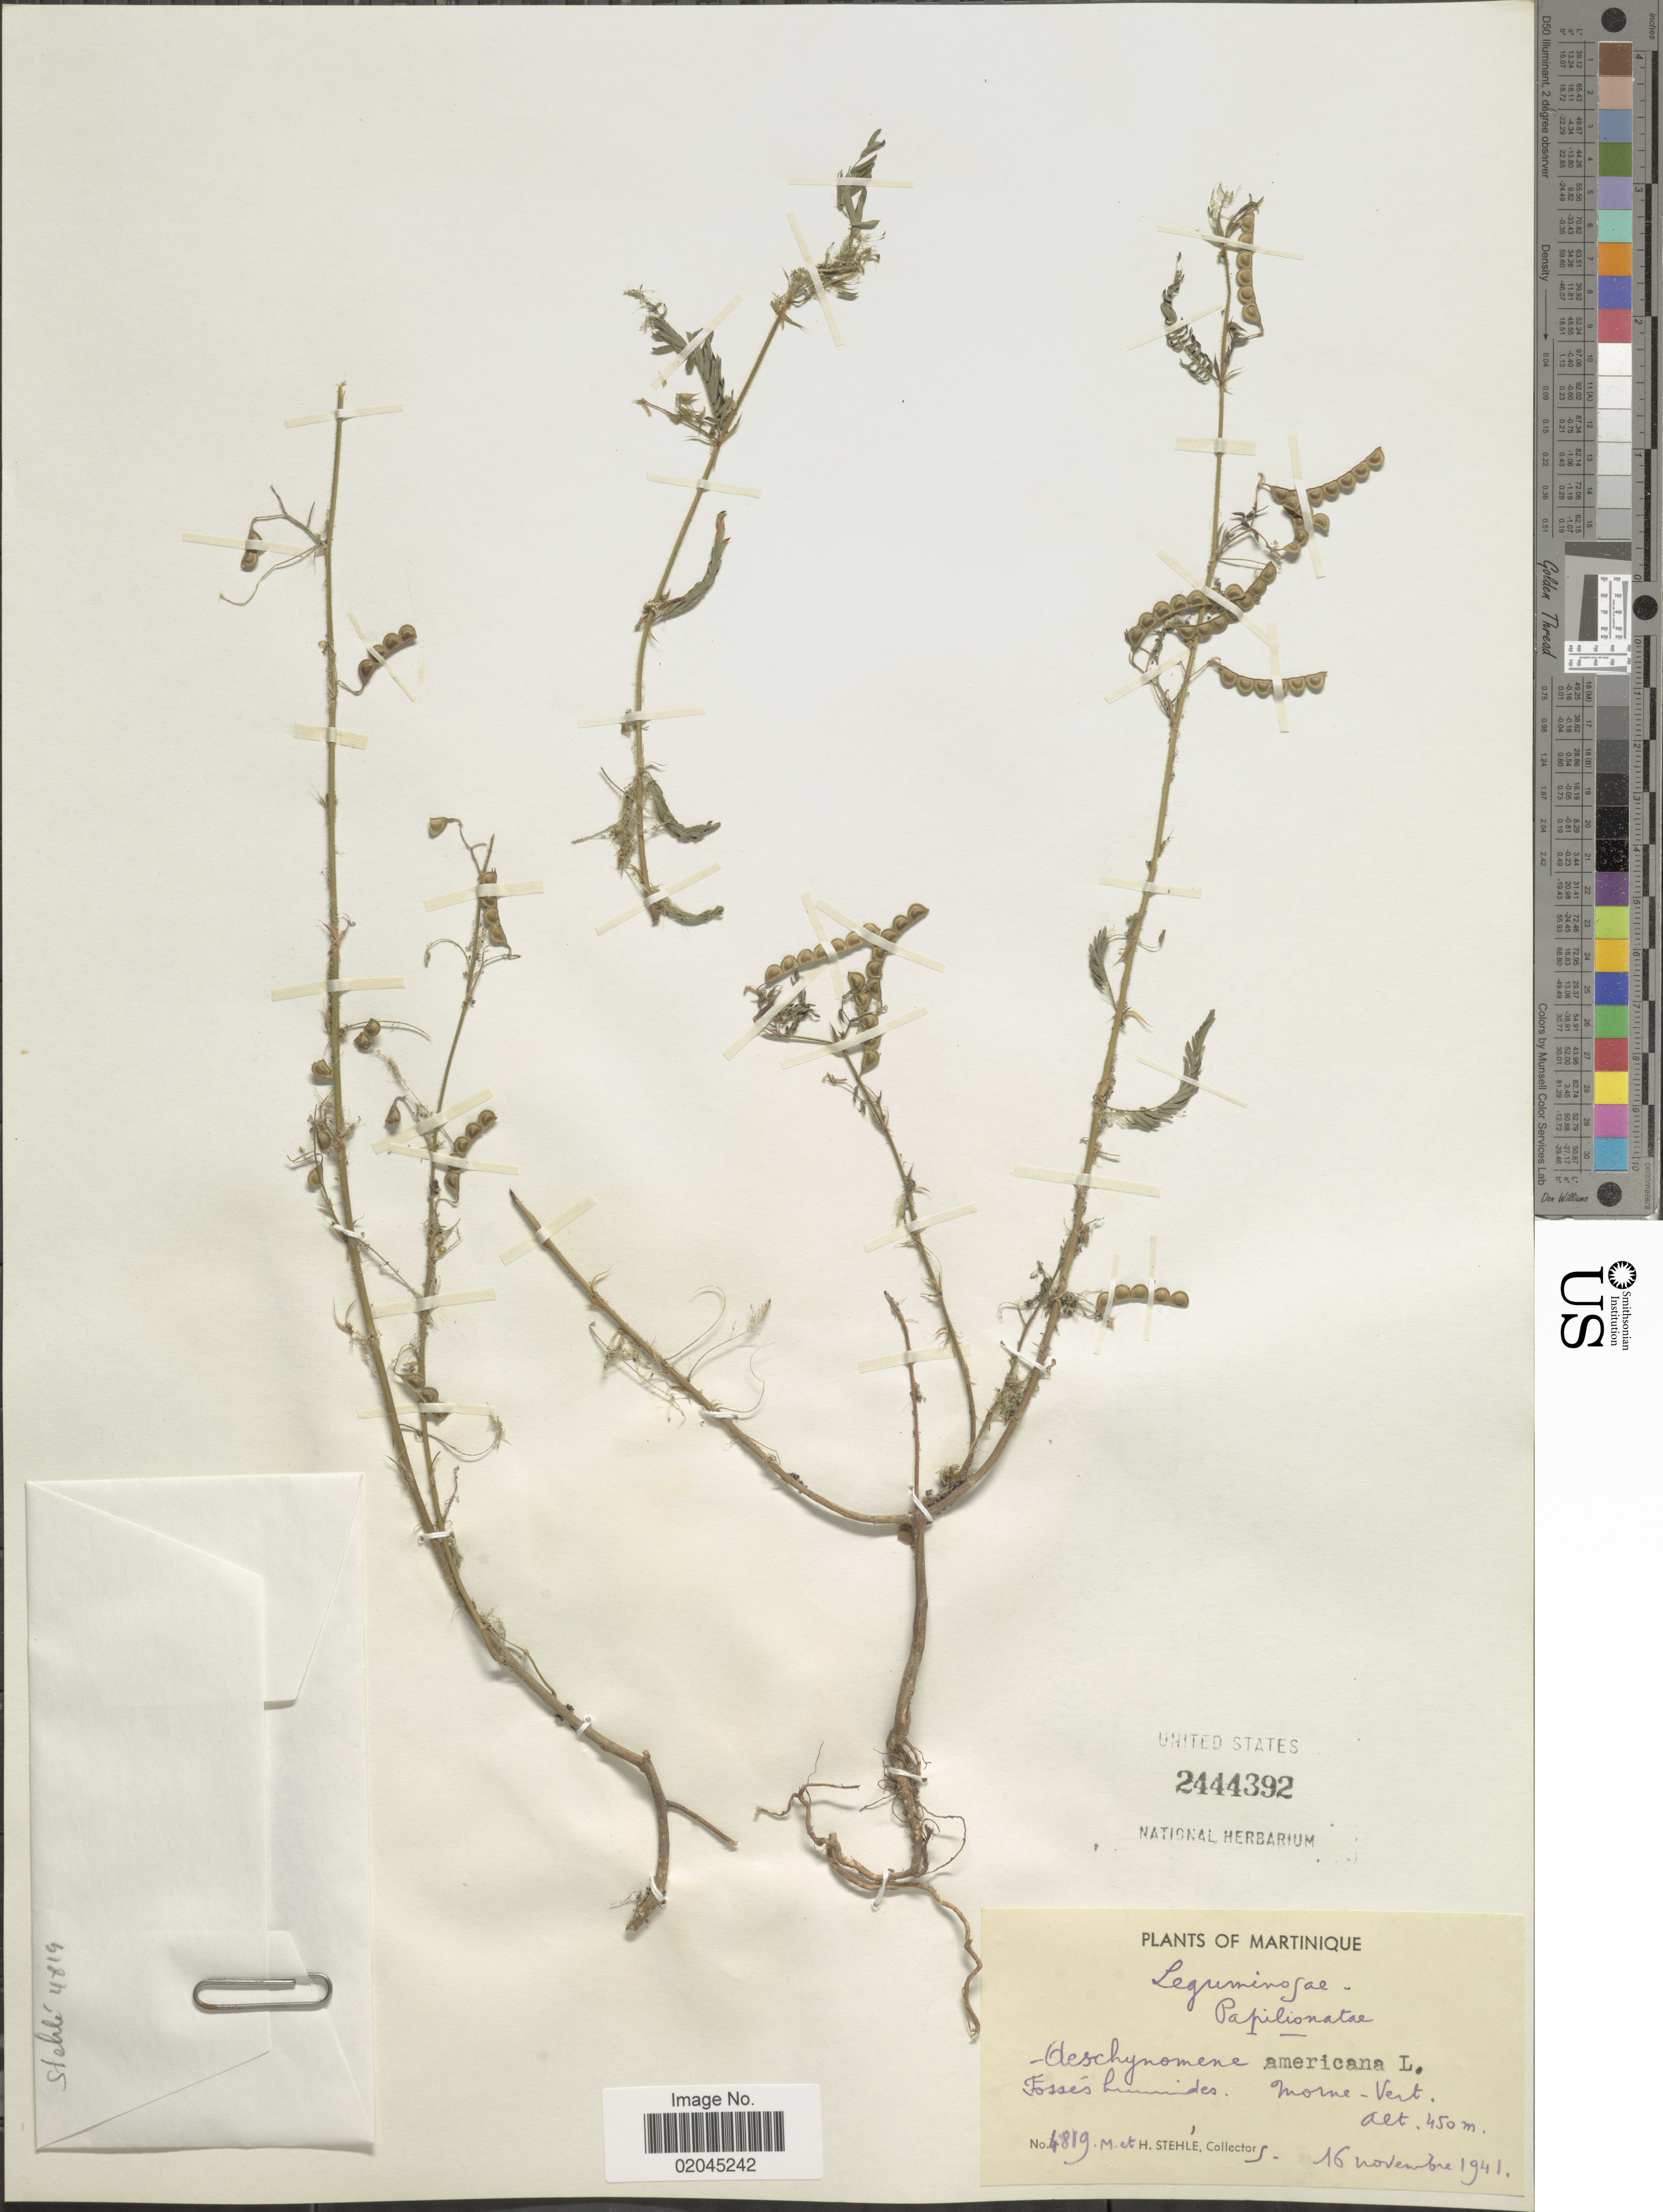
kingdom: Plantae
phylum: Tracheophyta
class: Magnoliopsida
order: Fabales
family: Fabaceae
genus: Aeschynomene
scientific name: Aeschynomene americana var. americana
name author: L.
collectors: M. Stehlé & H. Stehlé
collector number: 4819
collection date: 1941-11-16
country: Martinique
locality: Fossés humides, Morne-Vert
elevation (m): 450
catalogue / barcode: US 2444392